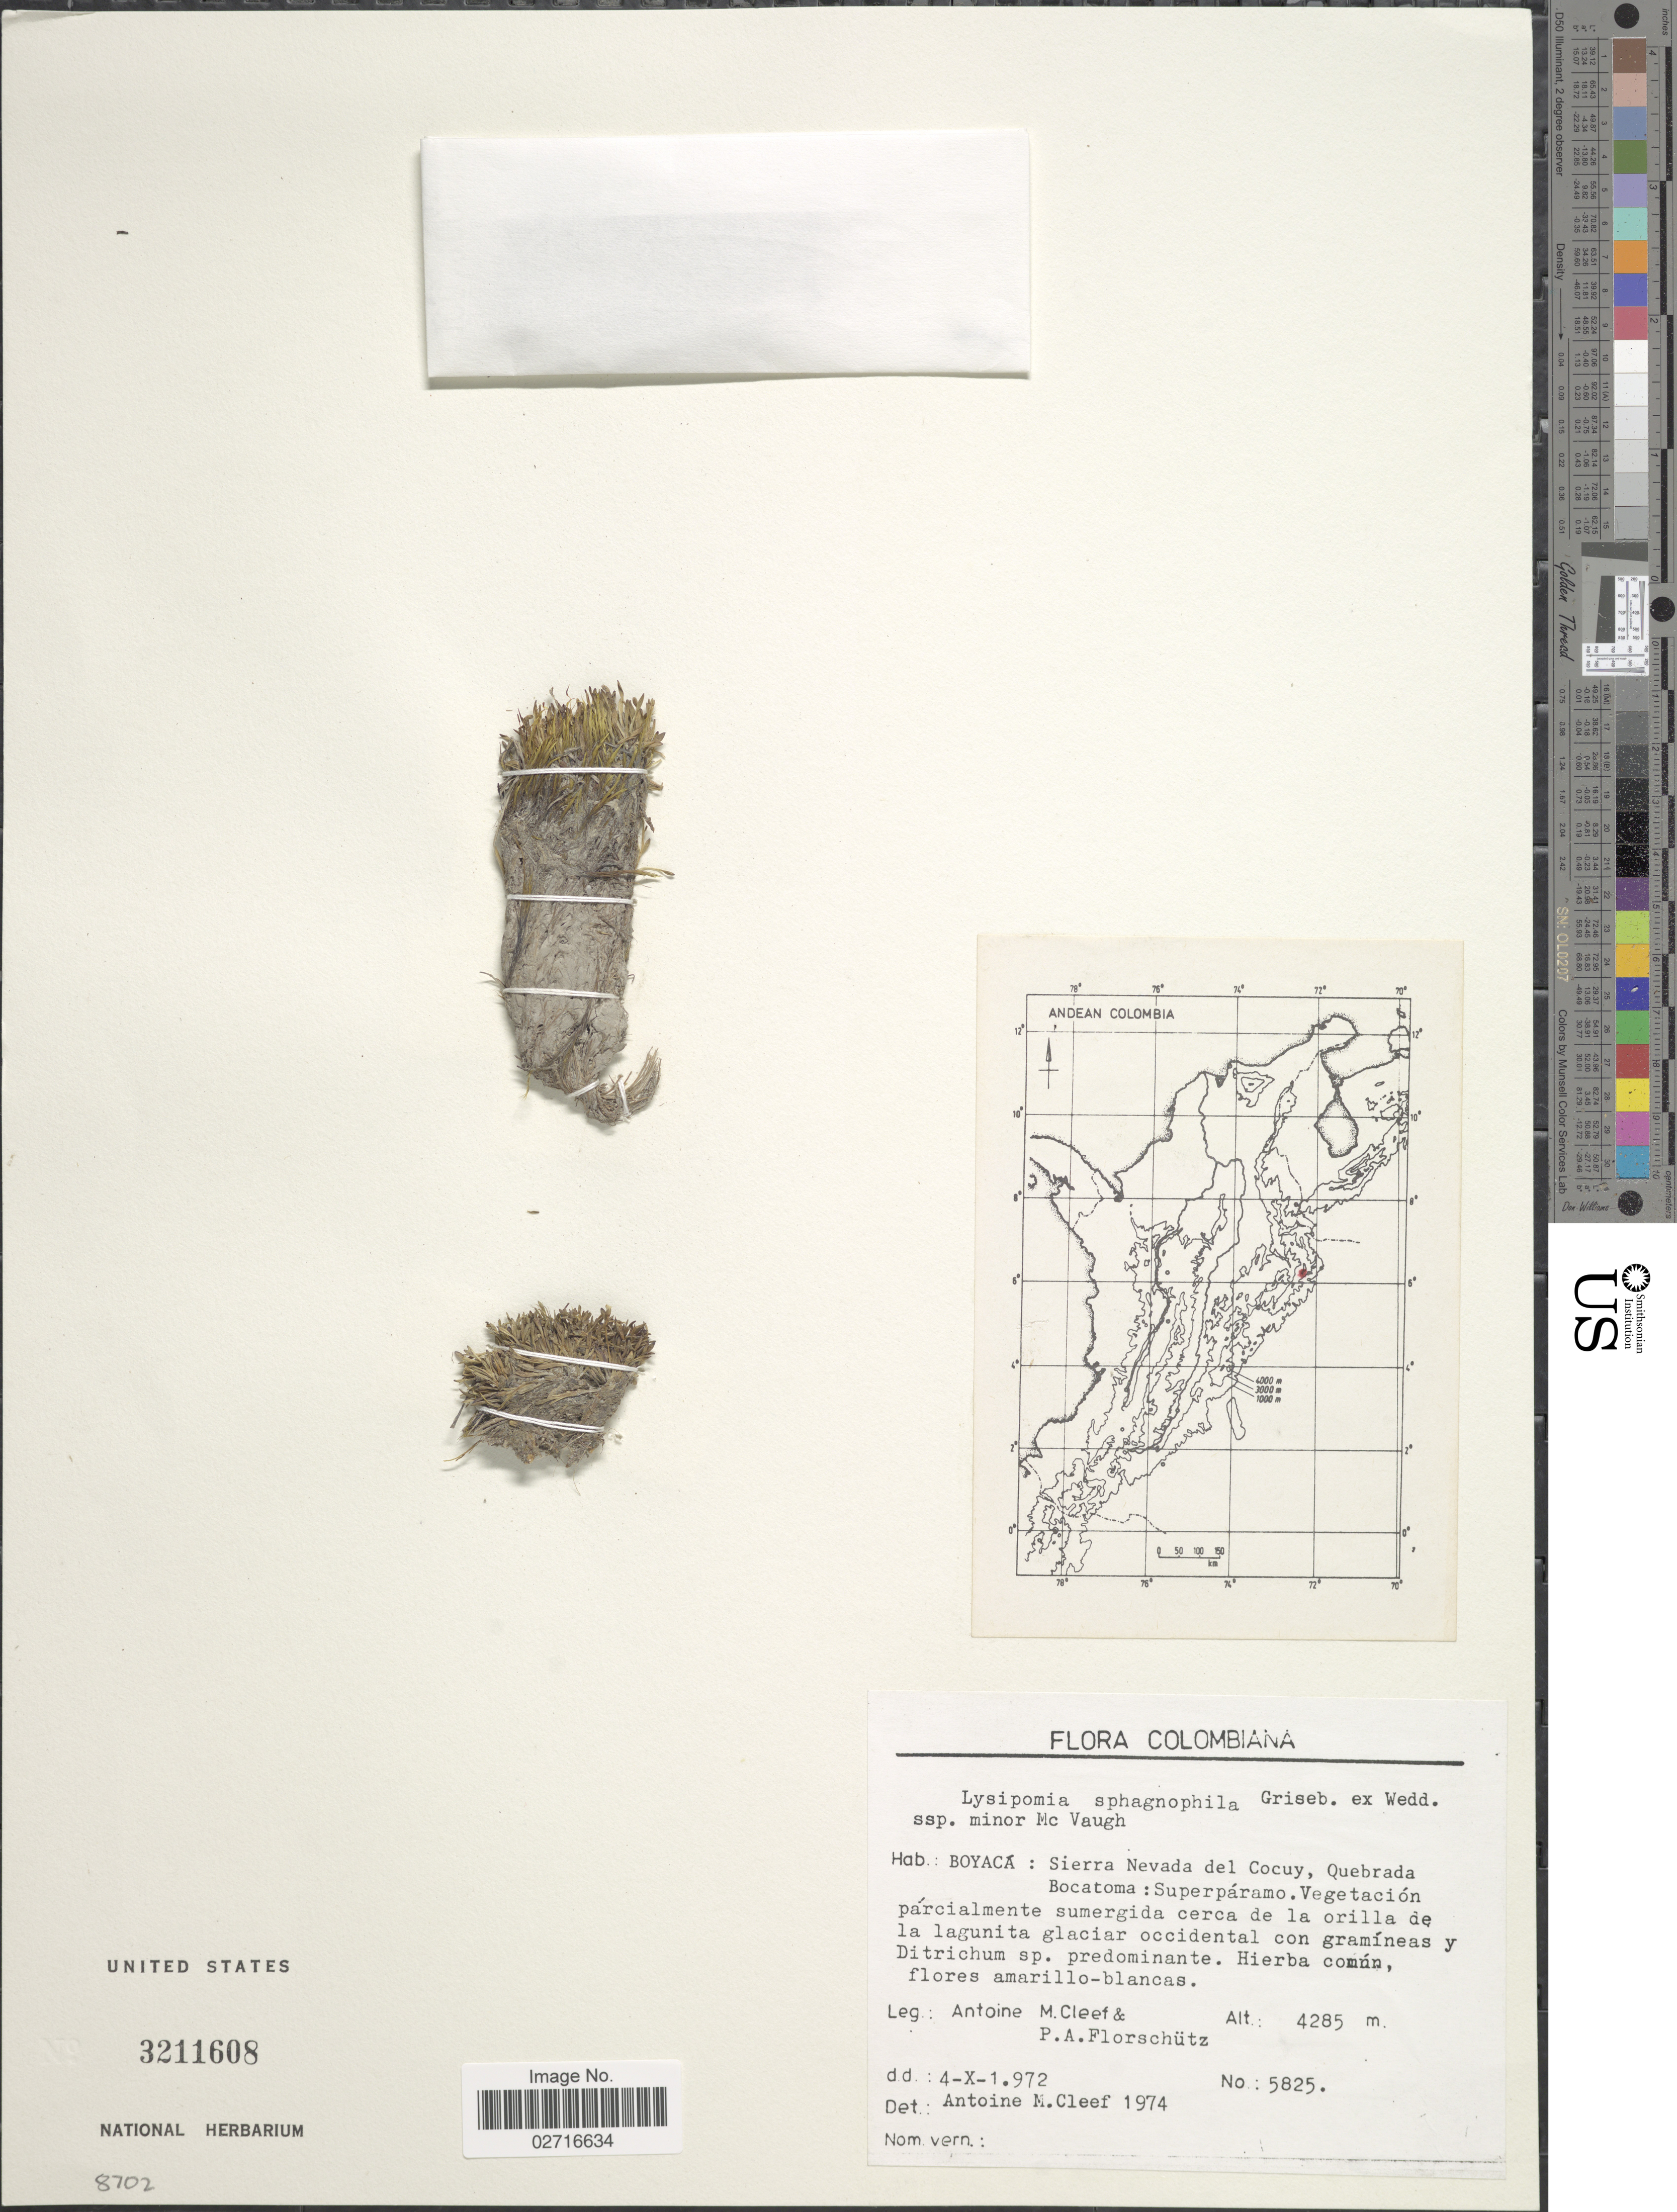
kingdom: Plantae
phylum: Tracheophyta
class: Magnoliopsida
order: Asterales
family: Campanulaceae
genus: Lysipomia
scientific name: Lysipomia sphagnophila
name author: Griseb. ex Wedd.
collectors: A. M. Cleef & P. Florschütz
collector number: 5825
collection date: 1972-10-04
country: Colombia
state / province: Boyacá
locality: Sierra Nevada del Cocuy, Quebrada Bocatoma: Superparamo.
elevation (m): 4285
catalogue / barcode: US 3211608